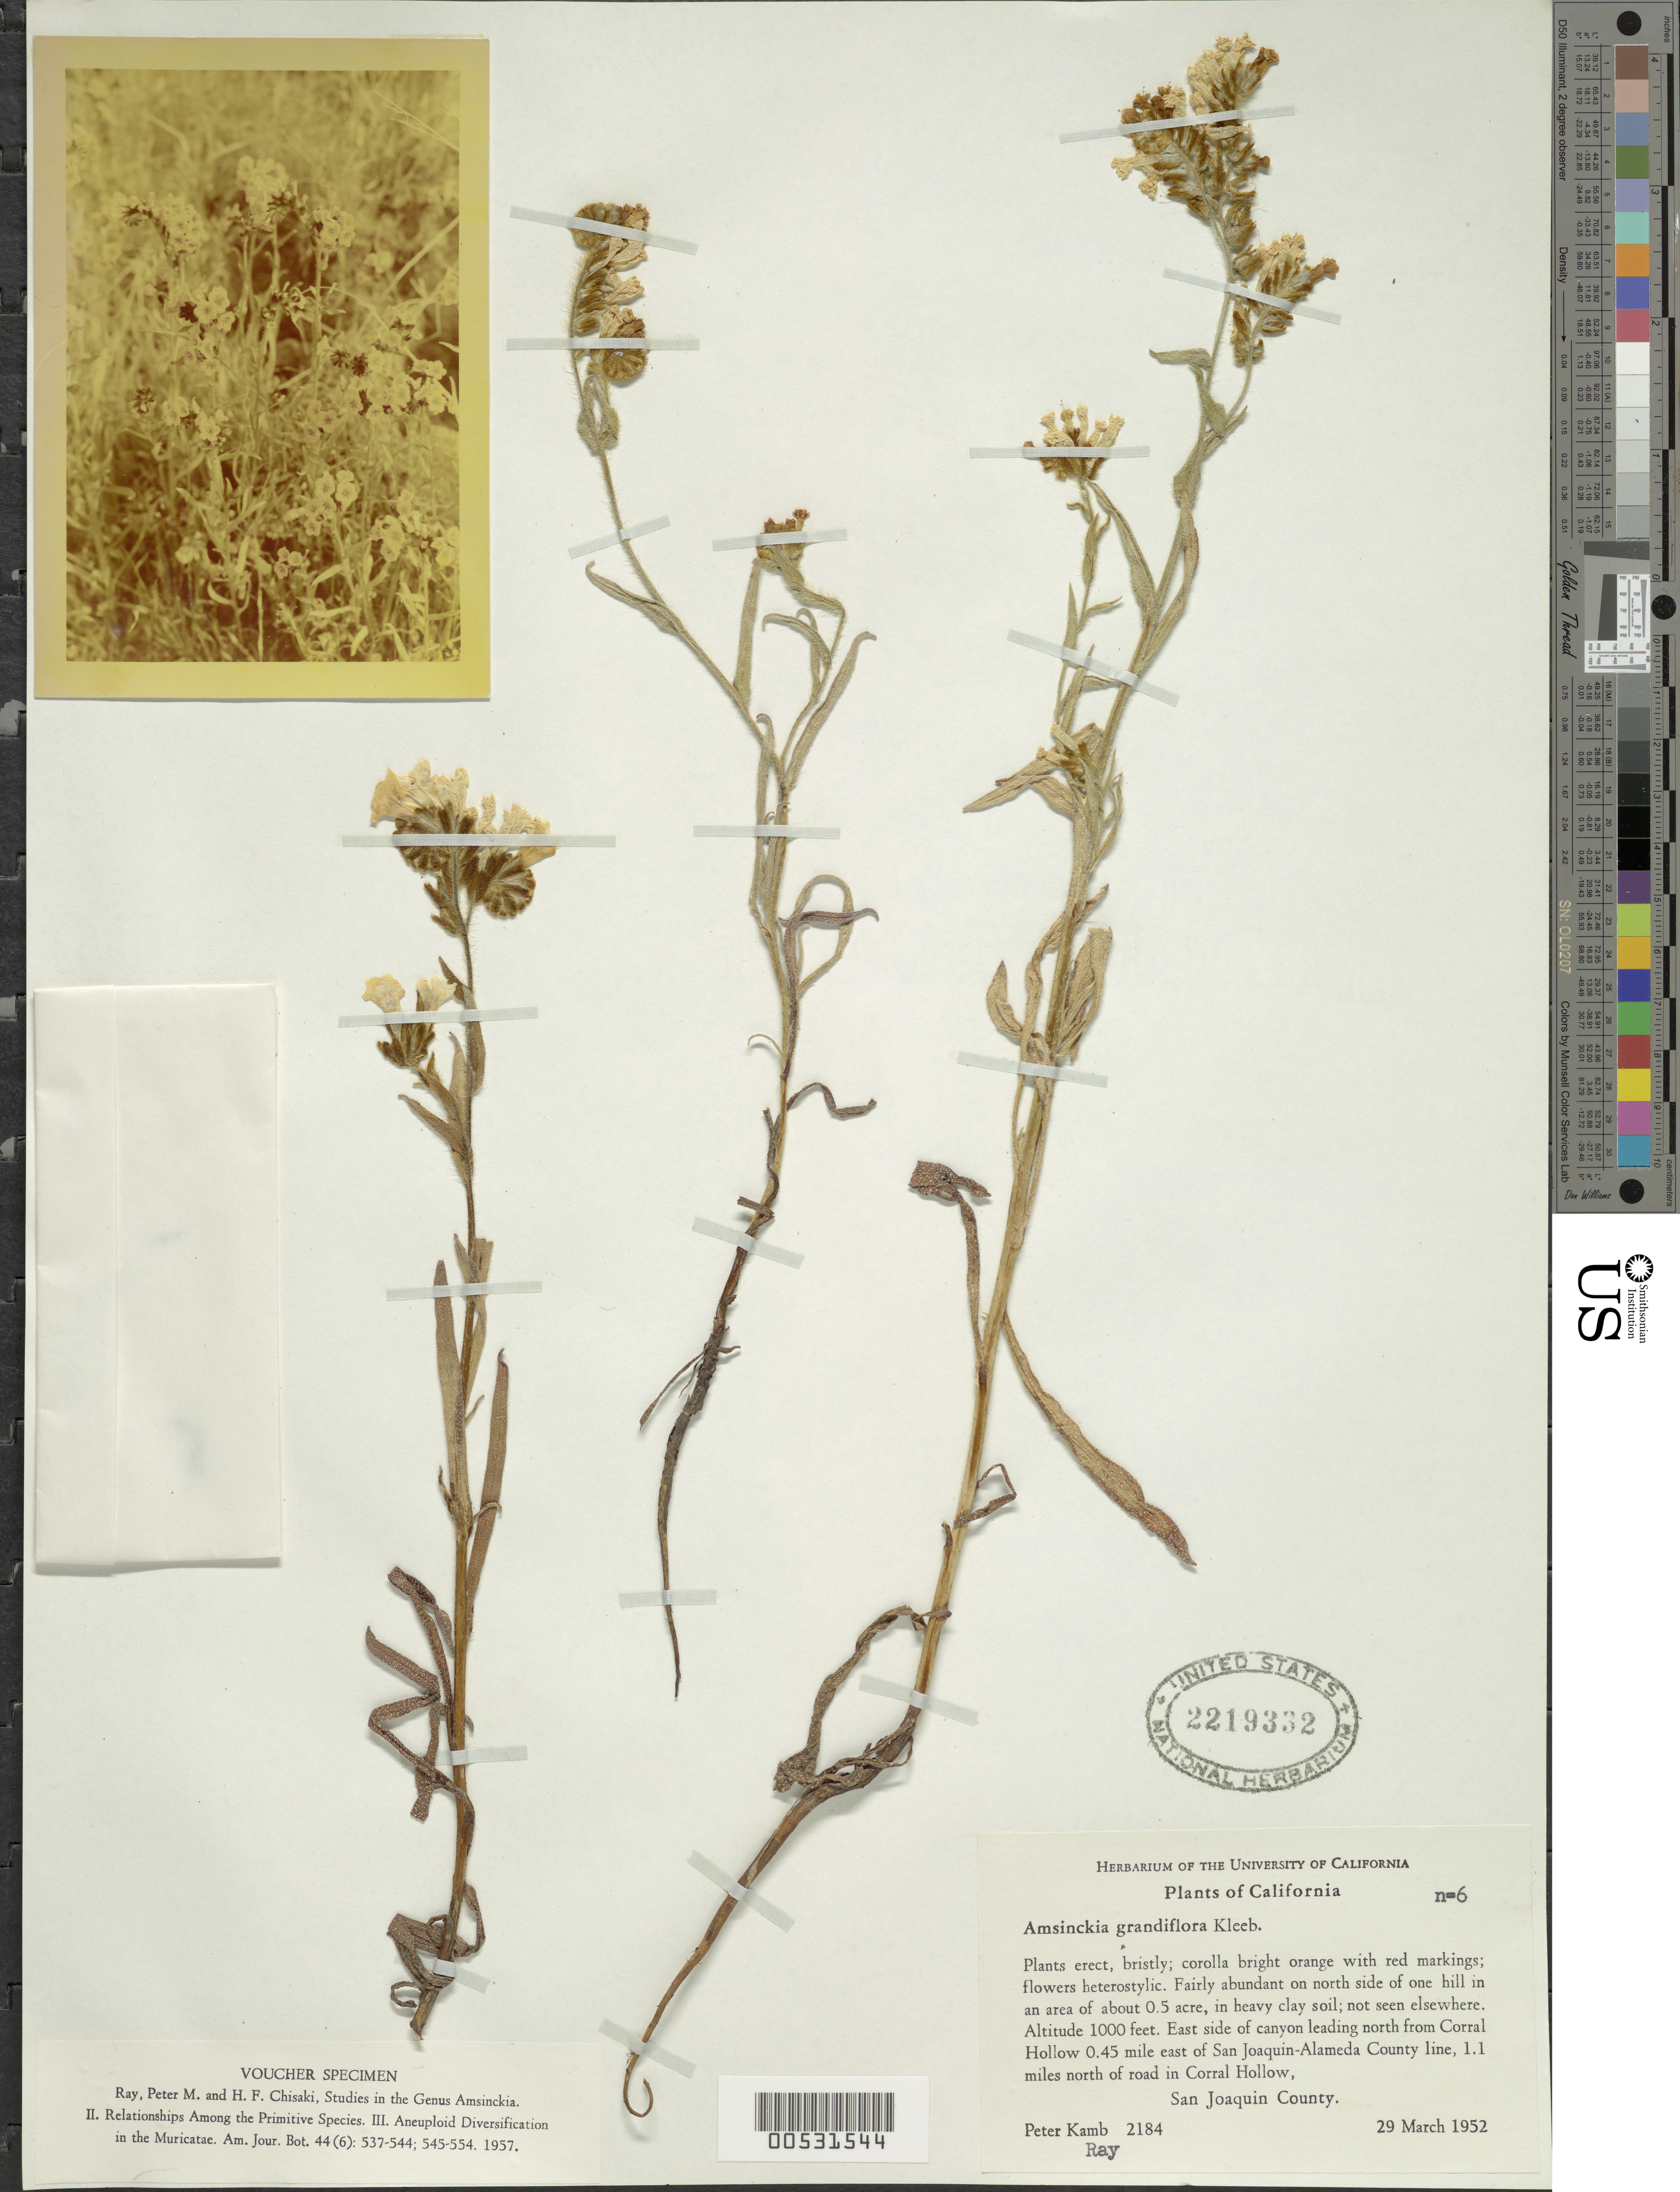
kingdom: Plantae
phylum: Tracheophyta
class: Magnoliopsida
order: Boraginales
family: Boraginaceae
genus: Amsinckia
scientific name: Amsinckia grandiflora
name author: Kleeb.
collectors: P. Kamb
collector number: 2184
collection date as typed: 29 Mar 1952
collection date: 1952-03-29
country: United States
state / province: California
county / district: San Joaquin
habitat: Fairly abundant on north side of one hill in an area of about 0.5 acre, in heavy clay soil; not seen elsewhere.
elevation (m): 304.8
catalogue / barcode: US 2219332